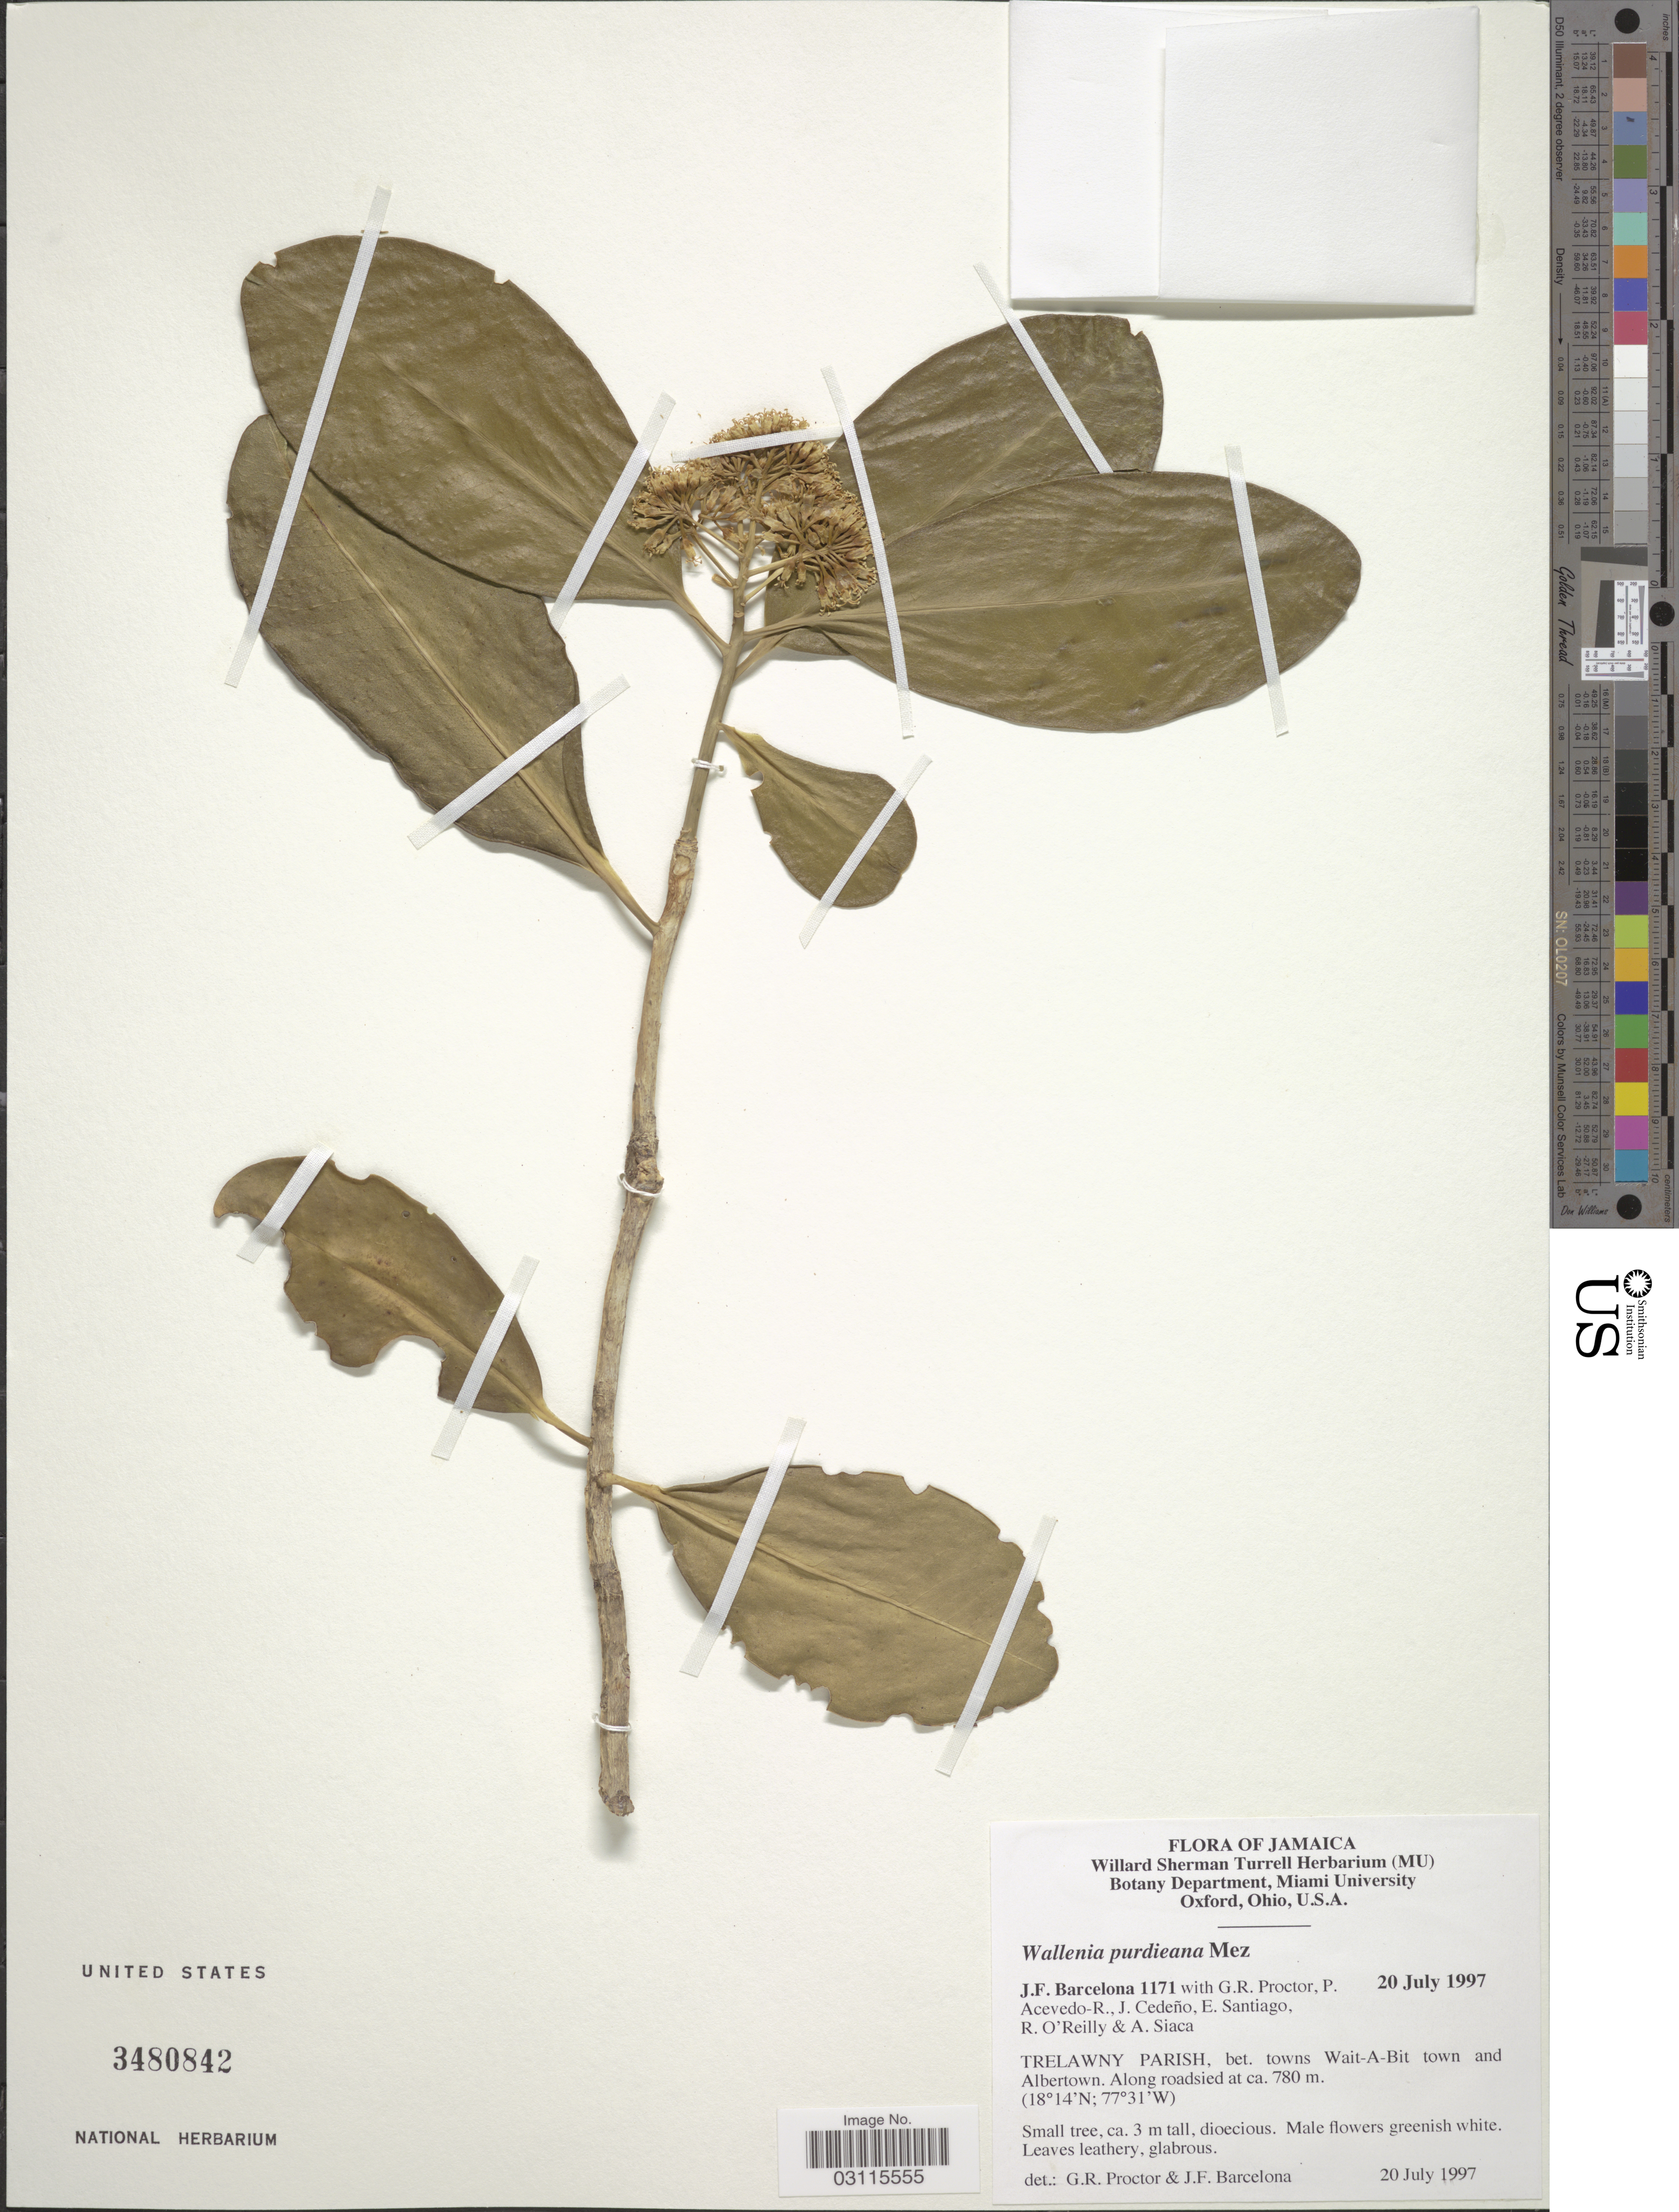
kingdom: Plantae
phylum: Tracheophyta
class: Magnoliopsida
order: Ericales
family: Primulaceae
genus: Wallenia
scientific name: Wallenia purdieana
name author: Mez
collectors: J. F. Barcelona, G. Proctor, P. Acevedo R., J. Cedeño & et al.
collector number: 1171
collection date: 1997-07-20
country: Jamaica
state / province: Trelawny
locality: Trelawny Parish, bet. towns Wait-A-Bit town and Albertown. Along Roadside.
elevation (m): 780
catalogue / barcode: US 3480842